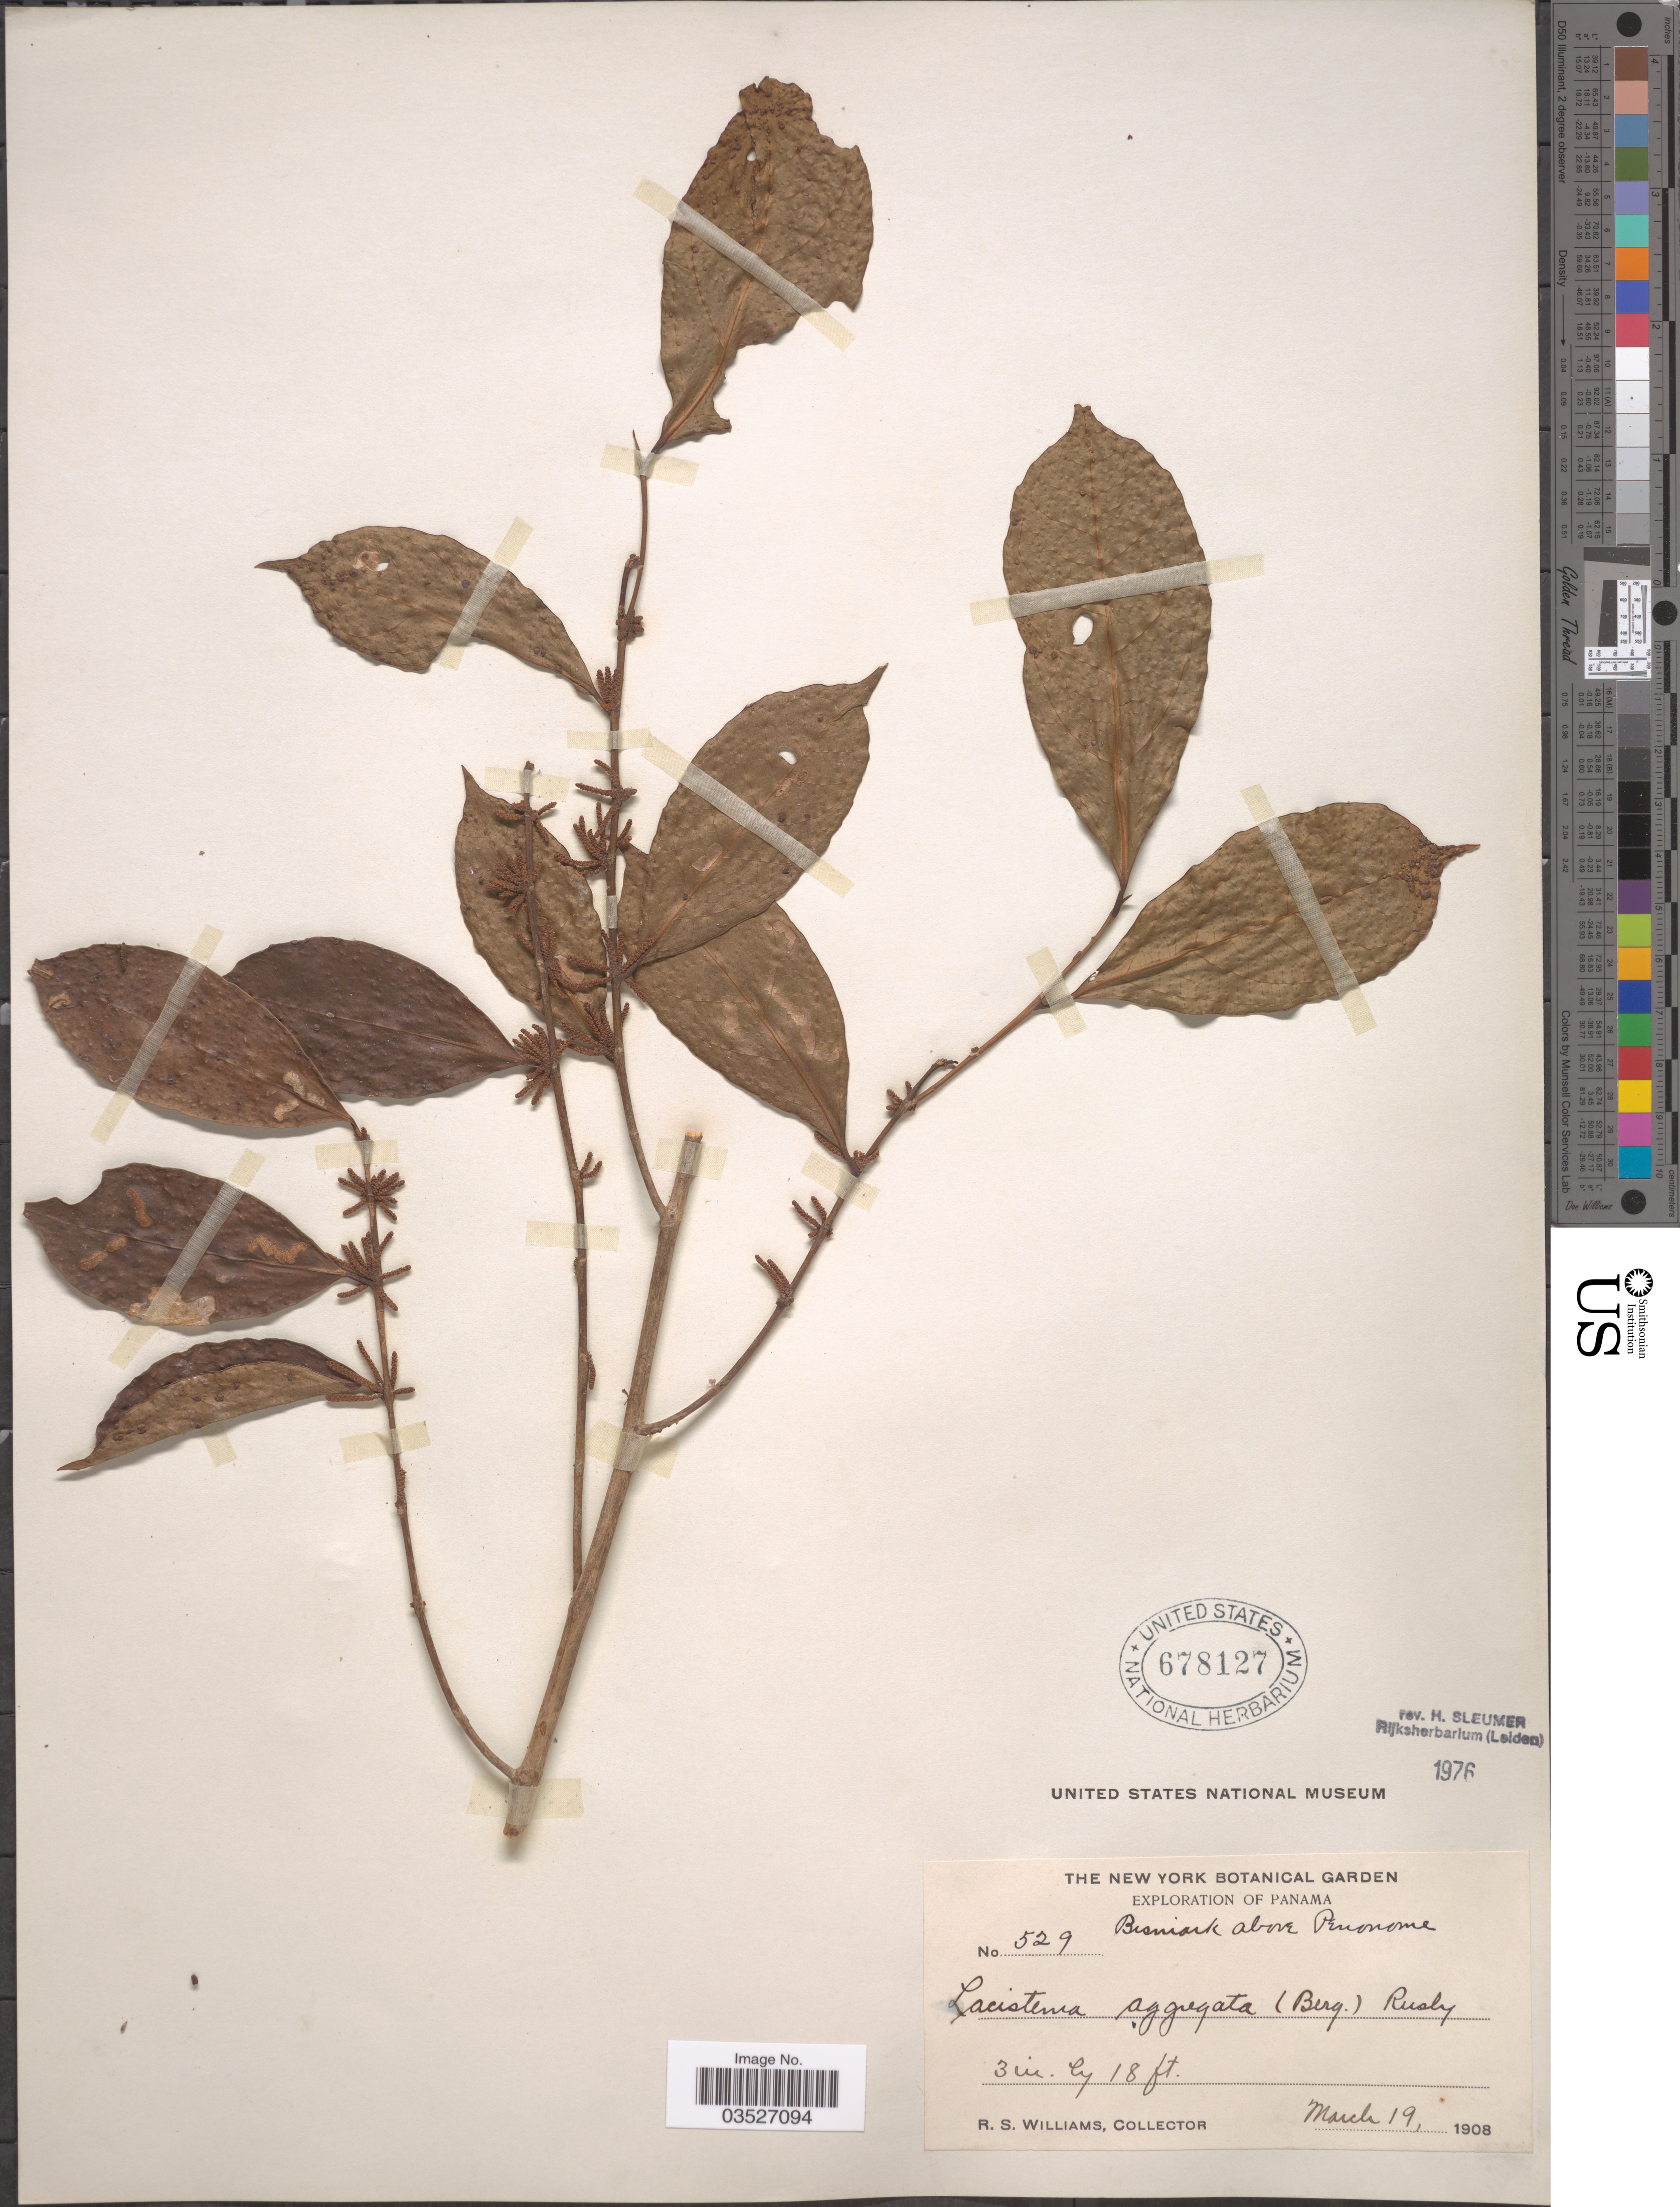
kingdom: Plantae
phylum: Tracheophyta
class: Magnoliopsida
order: Malpighiales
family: Lacistemataceae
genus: Lacistema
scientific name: Lacistema aggregatum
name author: (P.J. Bergius) Rusby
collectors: R. S. Williams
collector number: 529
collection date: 1908-03-19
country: Panama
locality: Bismark above Penonome.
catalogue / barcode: US 678127